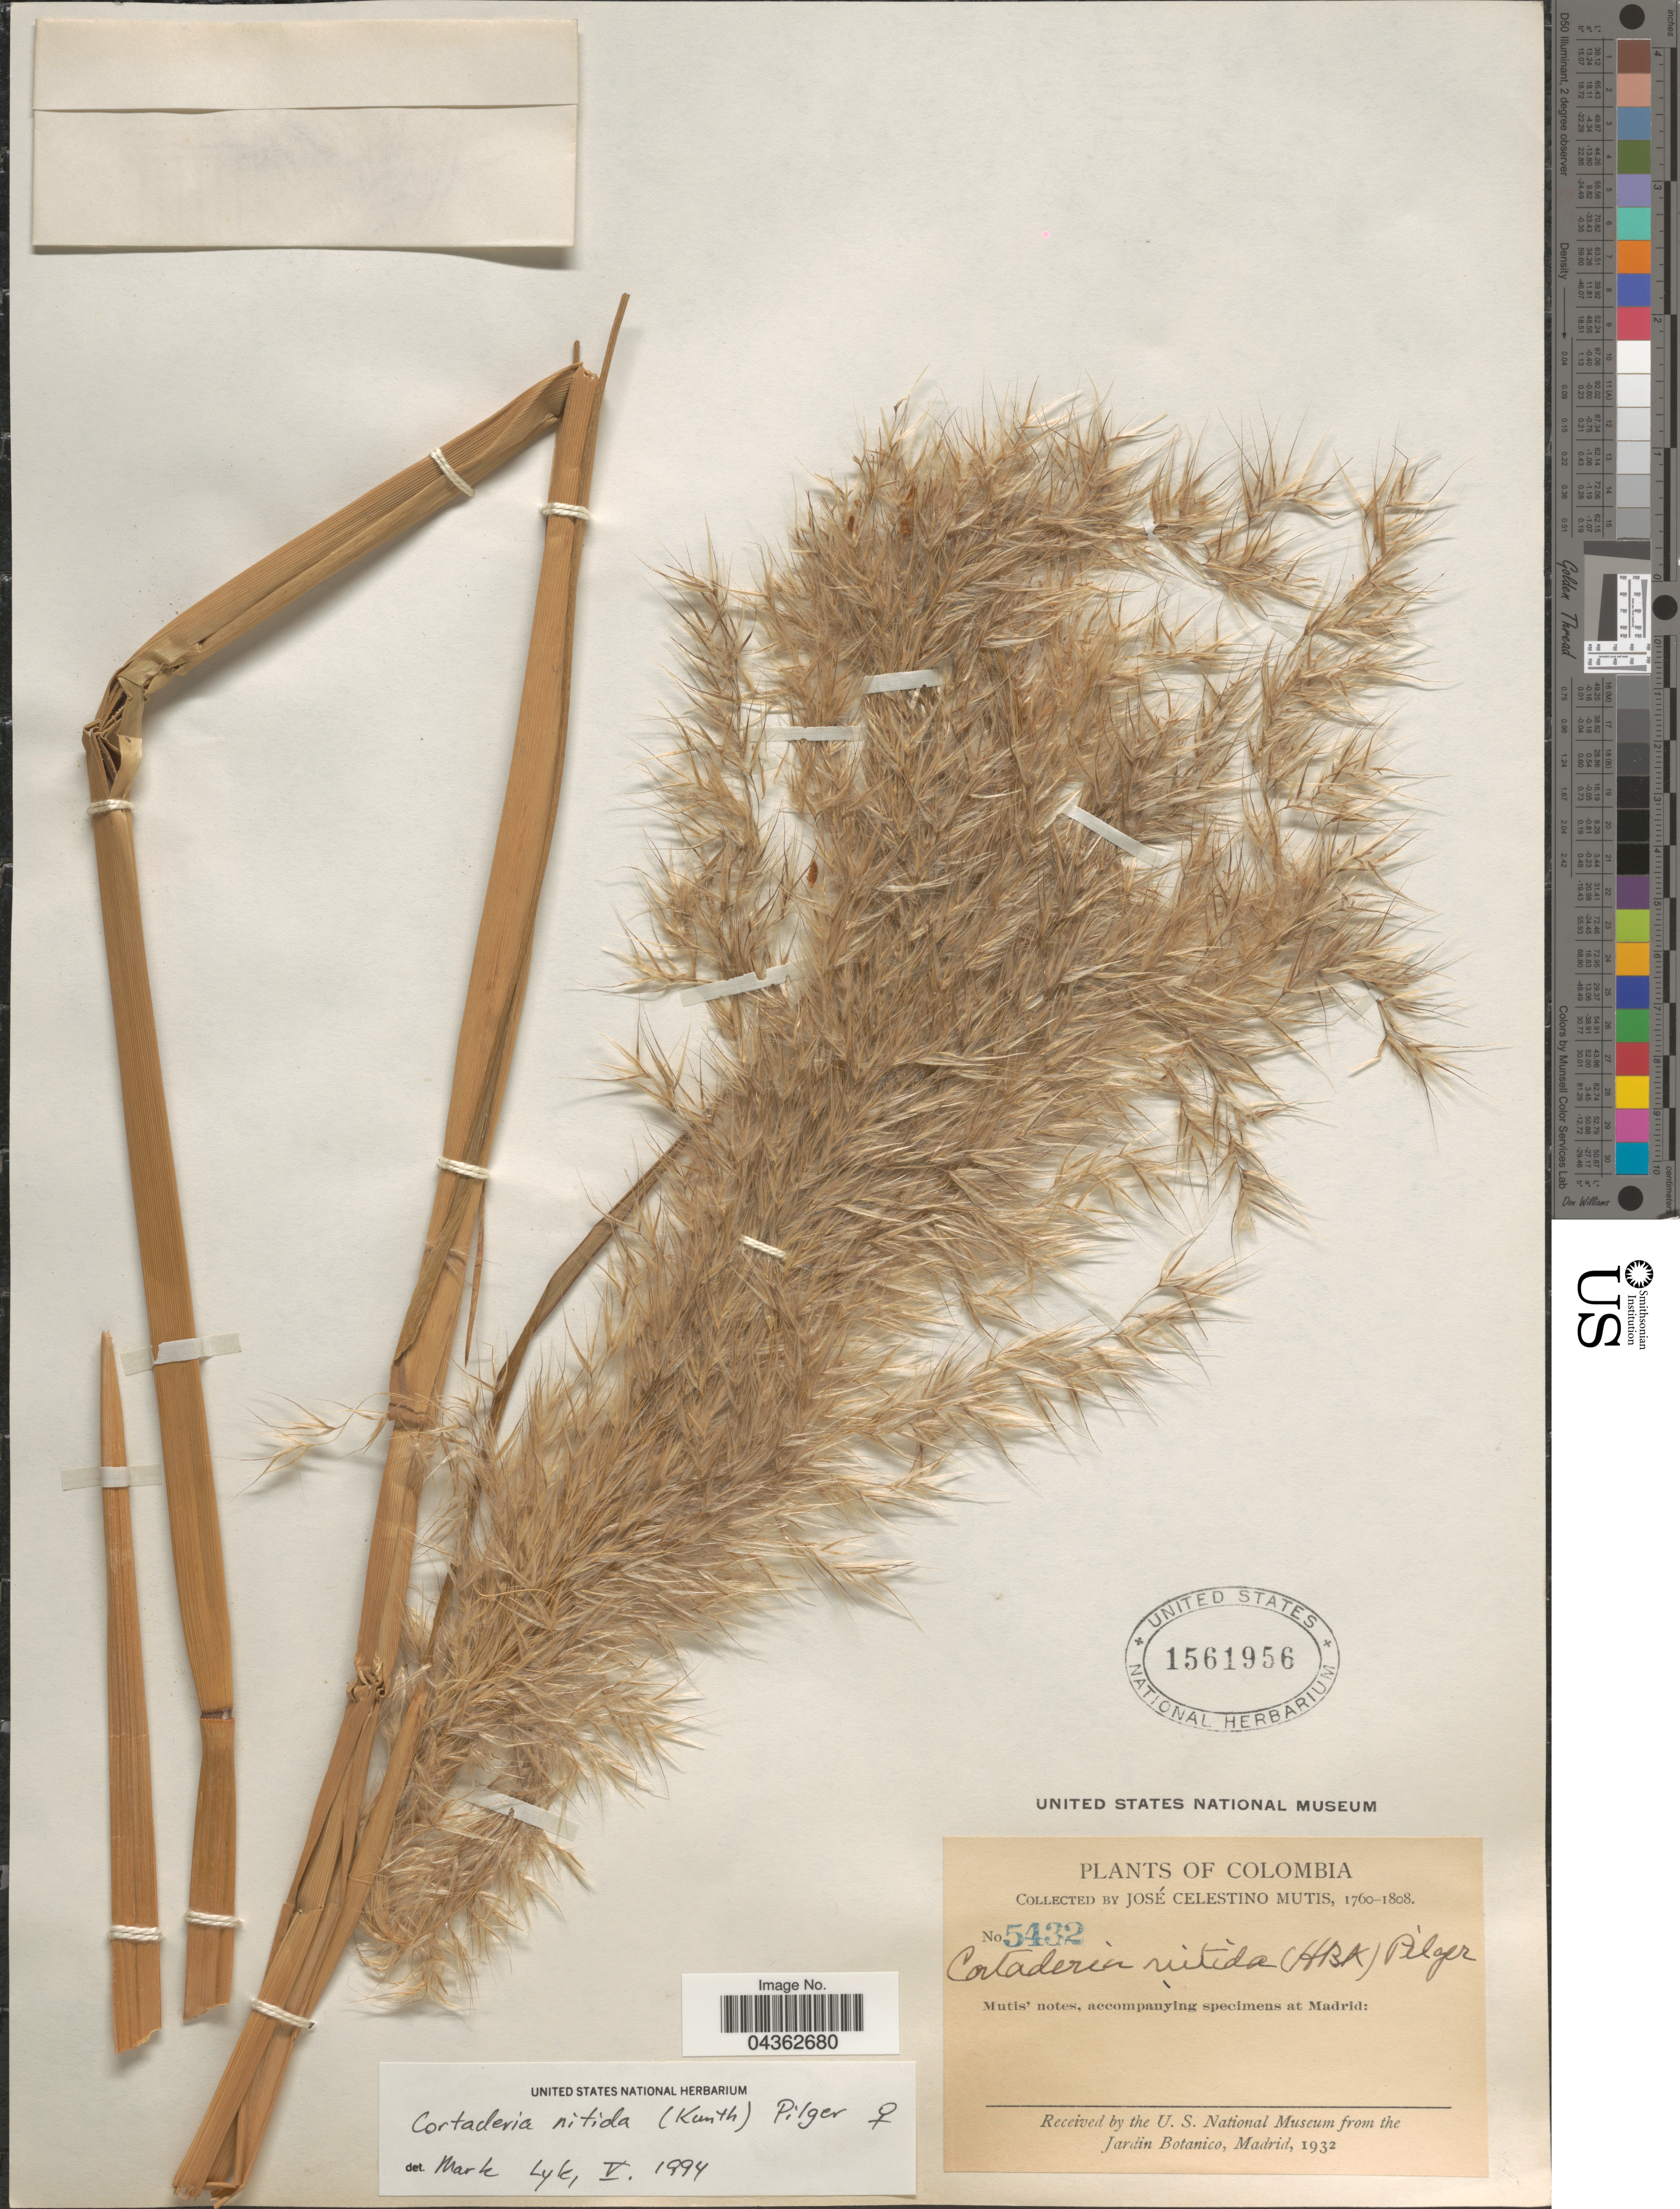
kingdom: Plantae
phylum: Tracheophyta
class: Liliopsida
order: Poales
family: Poaceae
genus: Cortaderia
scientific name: Cortaderia nitida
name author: (Kunth) Pilg.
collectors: J. C. B. Mutis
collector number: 5432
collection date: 1760/1808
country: Colombia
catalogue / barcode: US 1561956